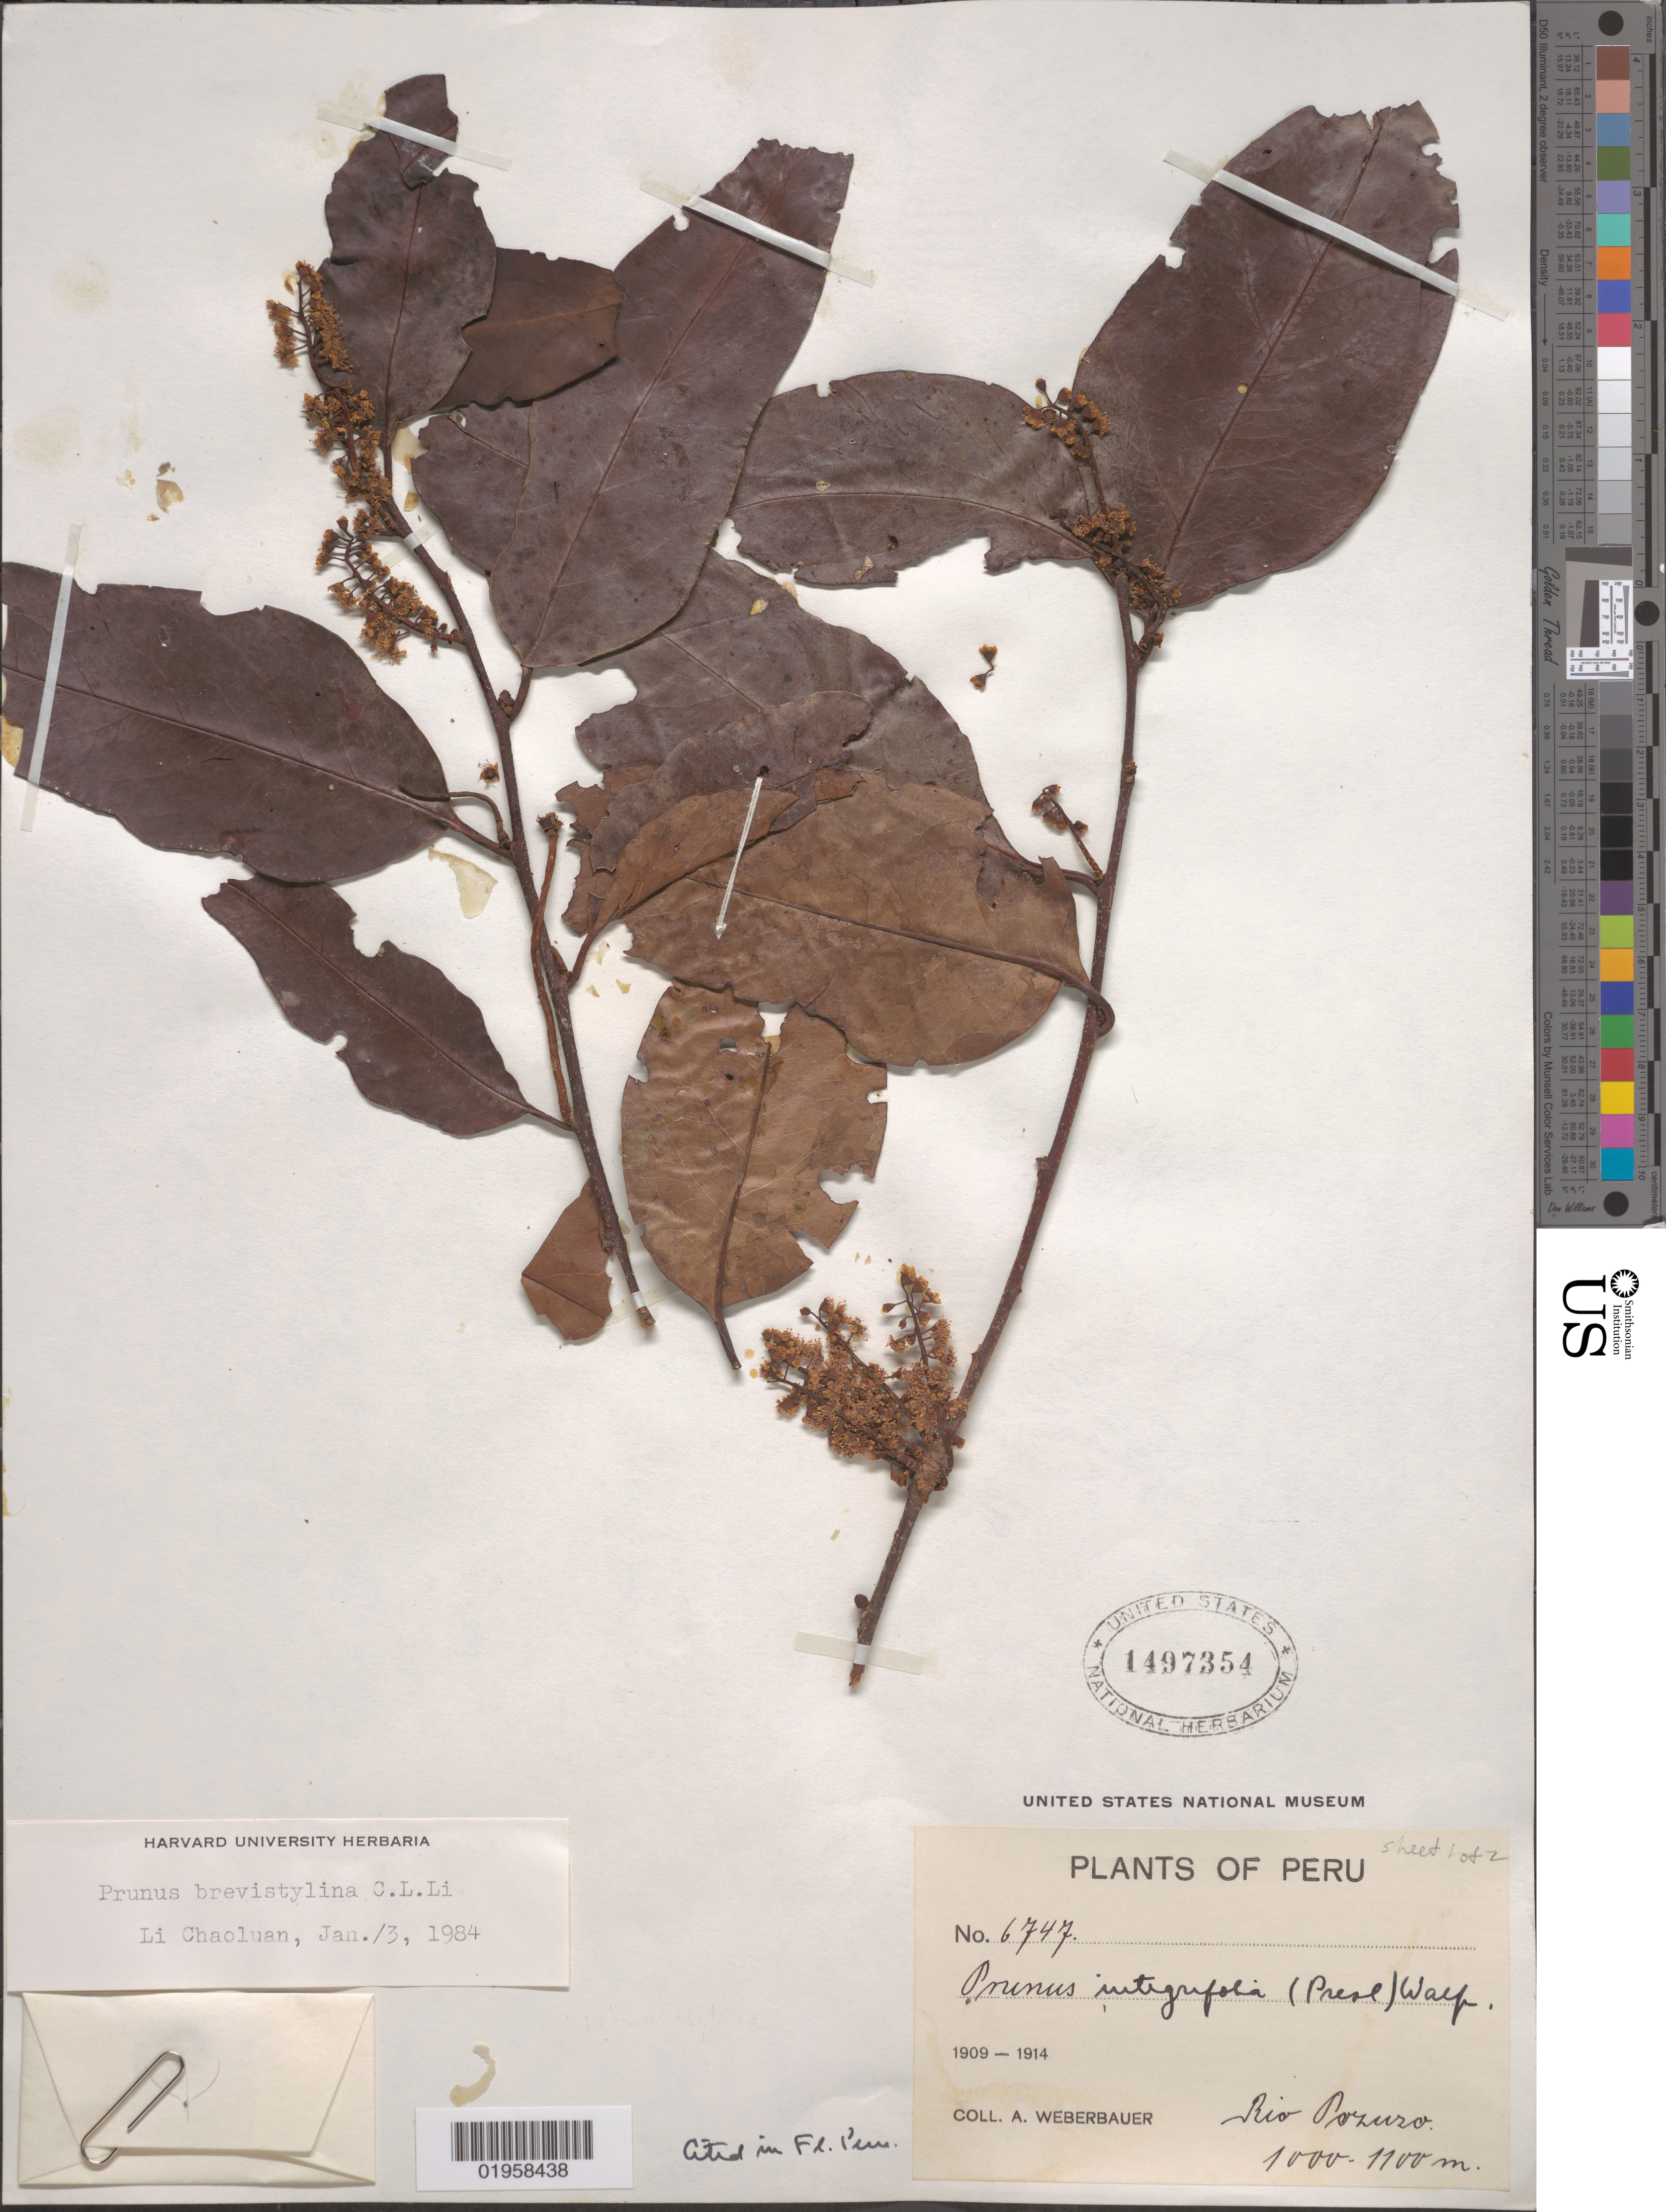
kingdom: Plantae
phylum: Tracheophyta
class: Magnoliopsida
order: Rosales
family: Rosaceae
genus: Prunus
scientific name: Prunus brevistylina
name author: C.L. Li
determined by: Li, C. L.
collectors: A. Weberbauer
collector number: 6747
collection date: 1909/1914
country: Peru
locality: Rio Pozuzo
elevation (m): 1000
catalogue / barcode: US 1497354